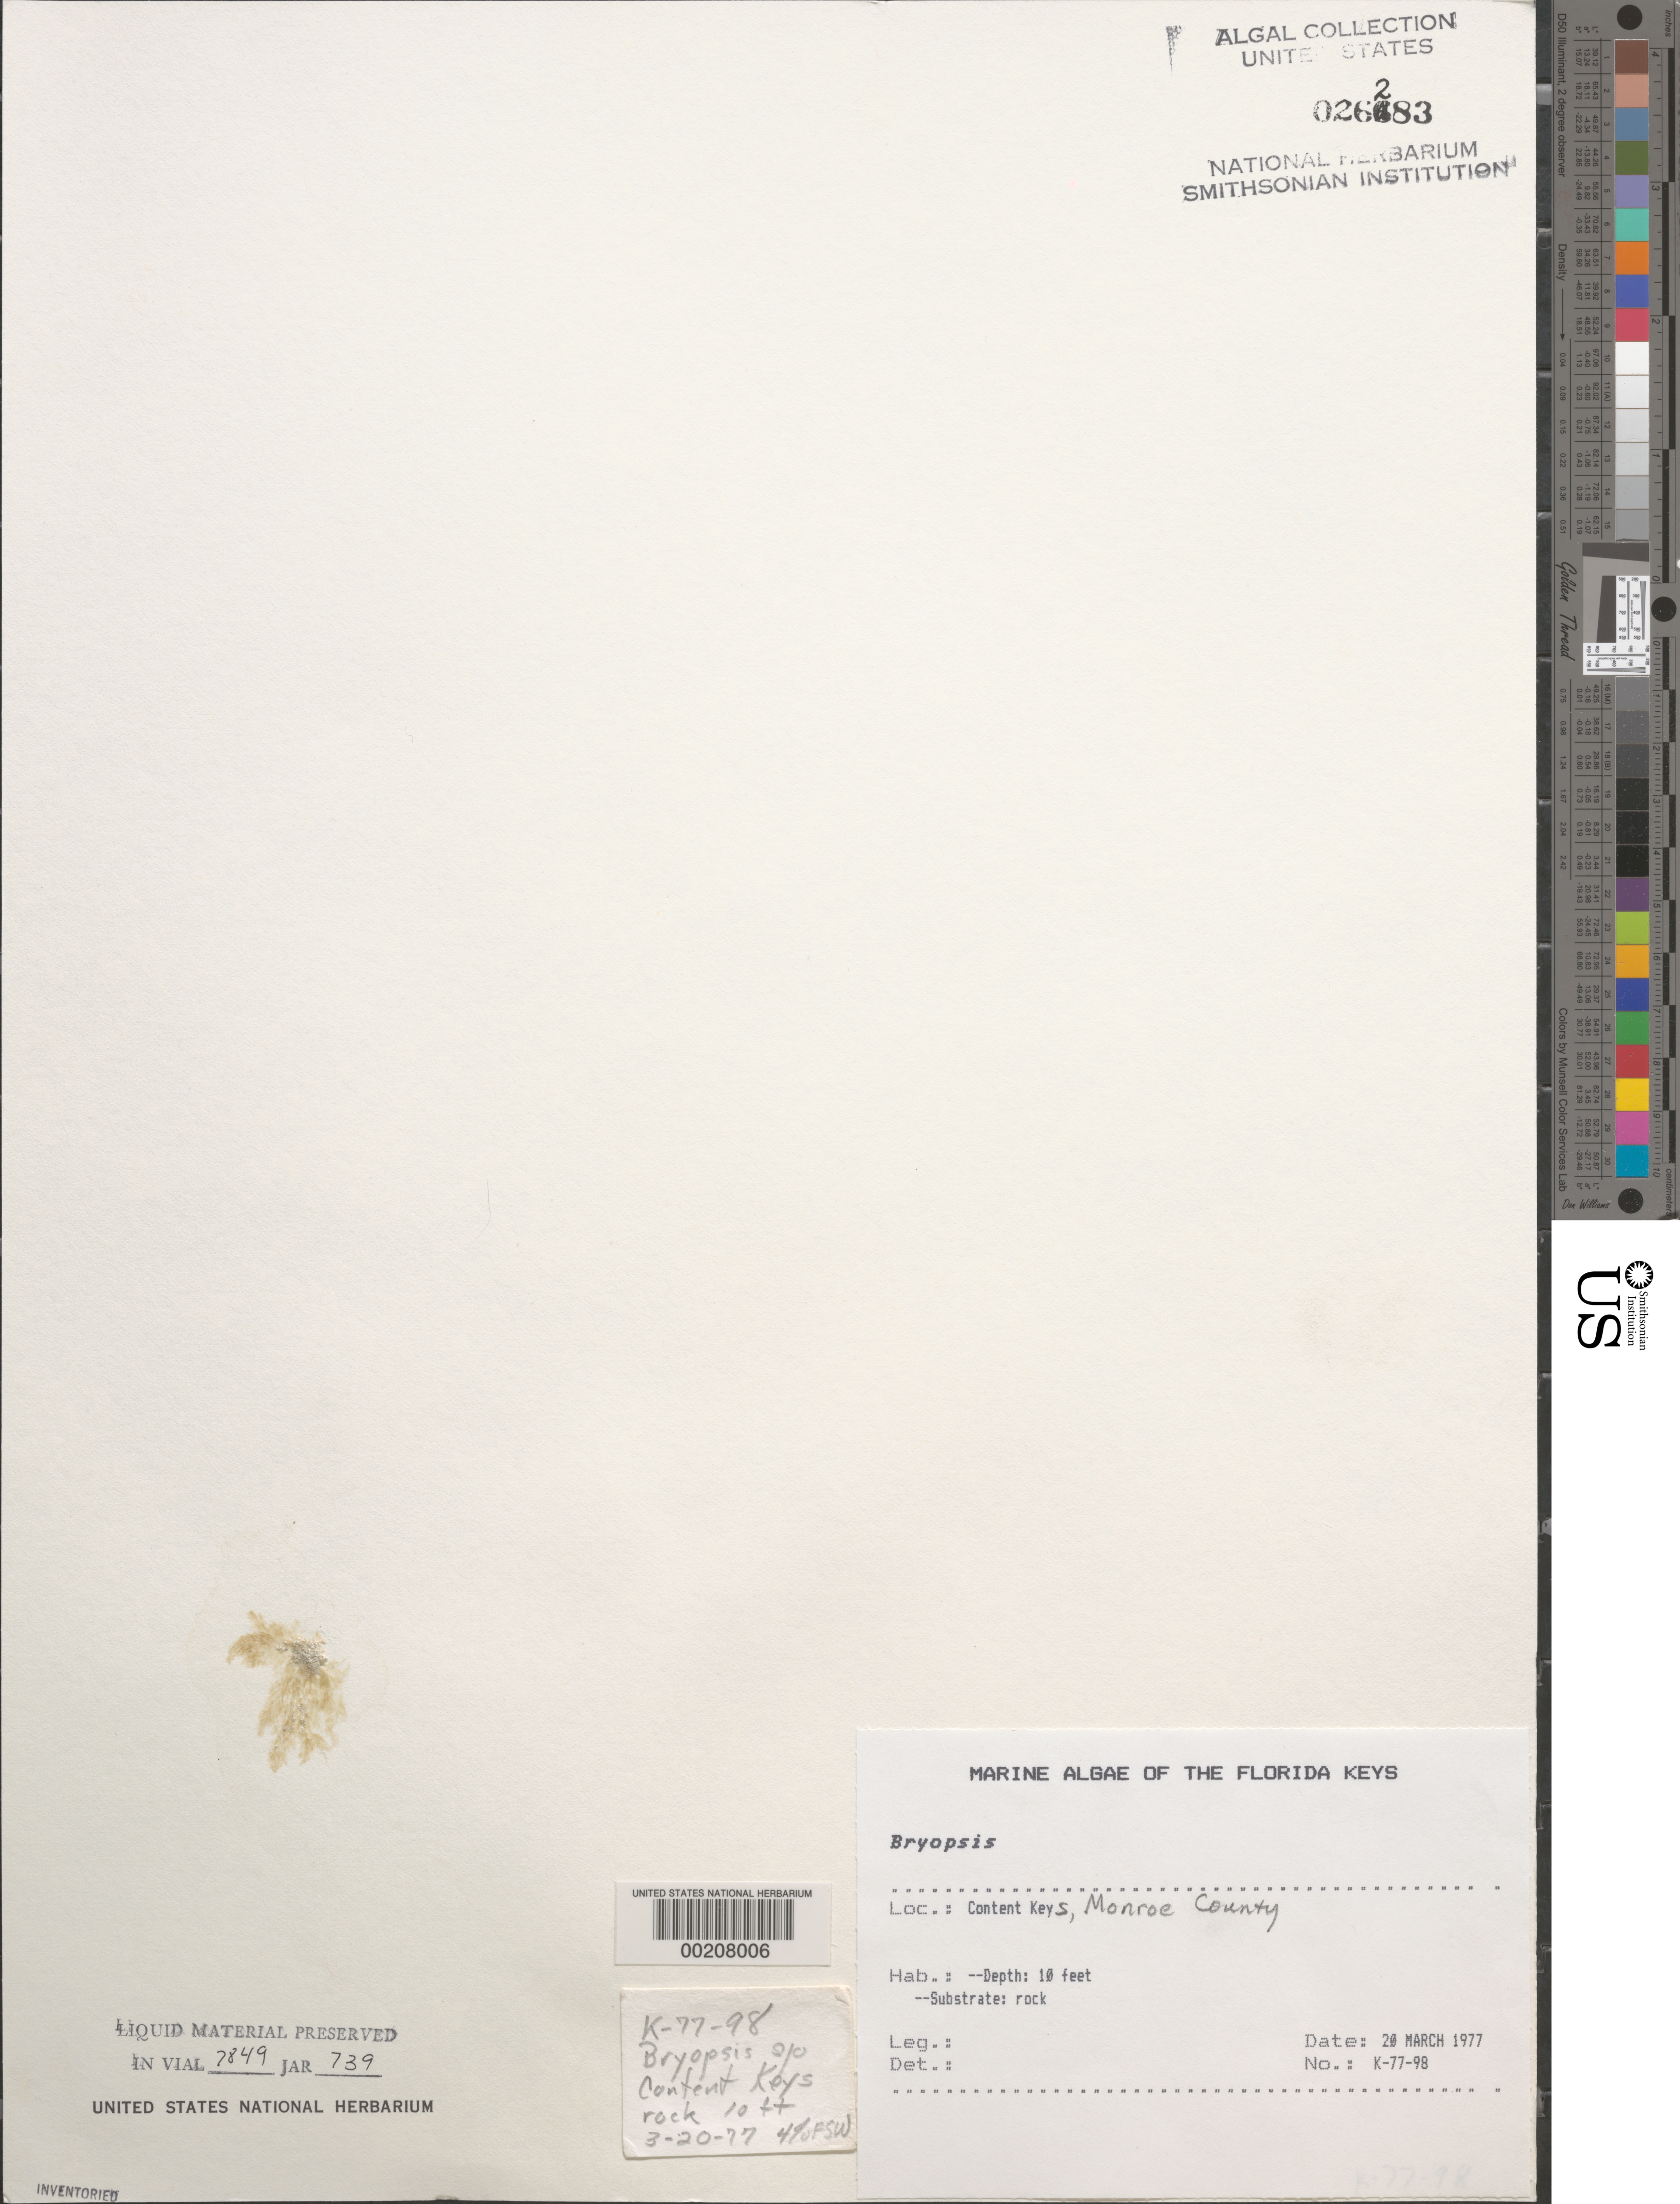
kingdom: Plantae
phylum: Chlorophyta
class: Ulvophyceae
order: Bryopsidales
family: Bryopsidaceae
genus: Bryopsis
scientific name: Bryopsis sp.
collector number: K-77-98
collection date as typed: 20 Mar 1977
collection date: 1977-03-20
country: United States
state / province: Florida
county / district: Monroe County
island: Content Keys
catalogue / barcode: US 26283